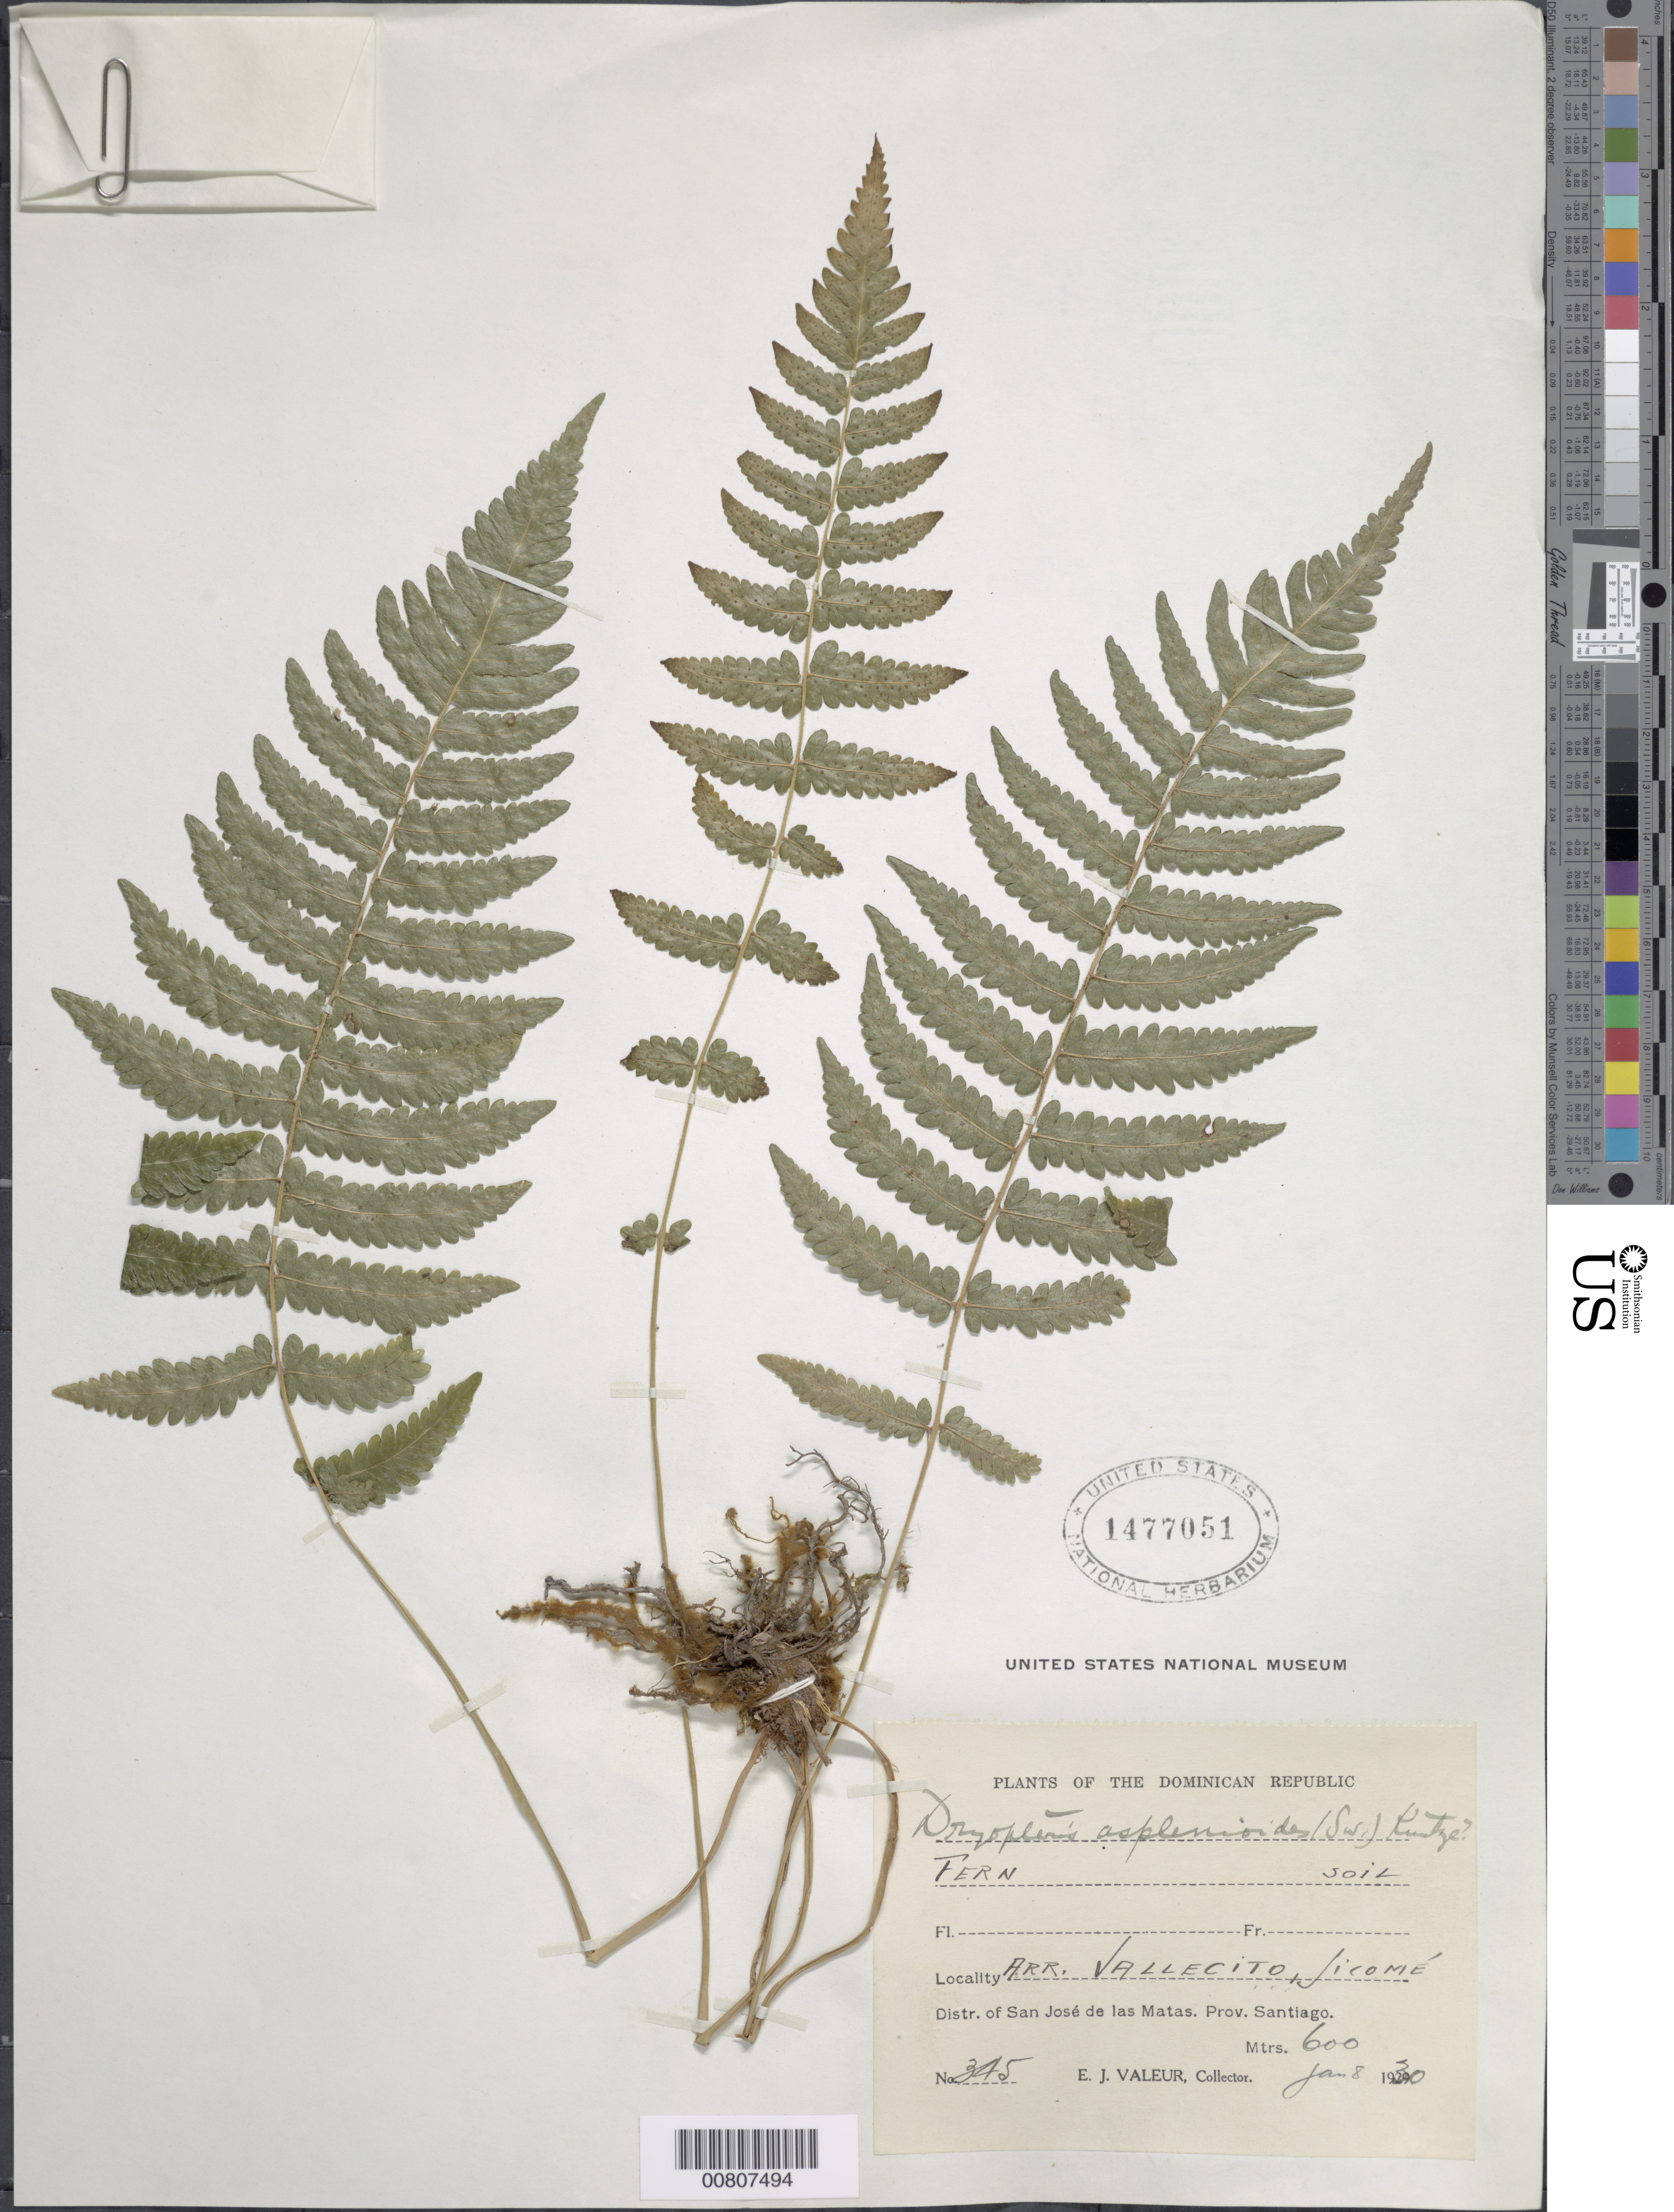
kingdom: Plantae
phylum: Tracheophyta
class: Polypodiopsida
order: Polypodiales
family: Thelypteridaceae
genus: Goniopteris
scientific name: Goniopteris retroflexa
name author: (L.) Pic. Serm.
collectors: E. Valeur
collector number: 345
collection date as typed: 08 Jan 1930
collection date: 1930-01-08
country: Dominican Republic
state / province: Santiago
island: Hispaniola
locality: Distr. San José de las Matas, Vallecito, Jicomé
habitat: Soil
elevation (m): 600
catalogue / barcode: US 1477051